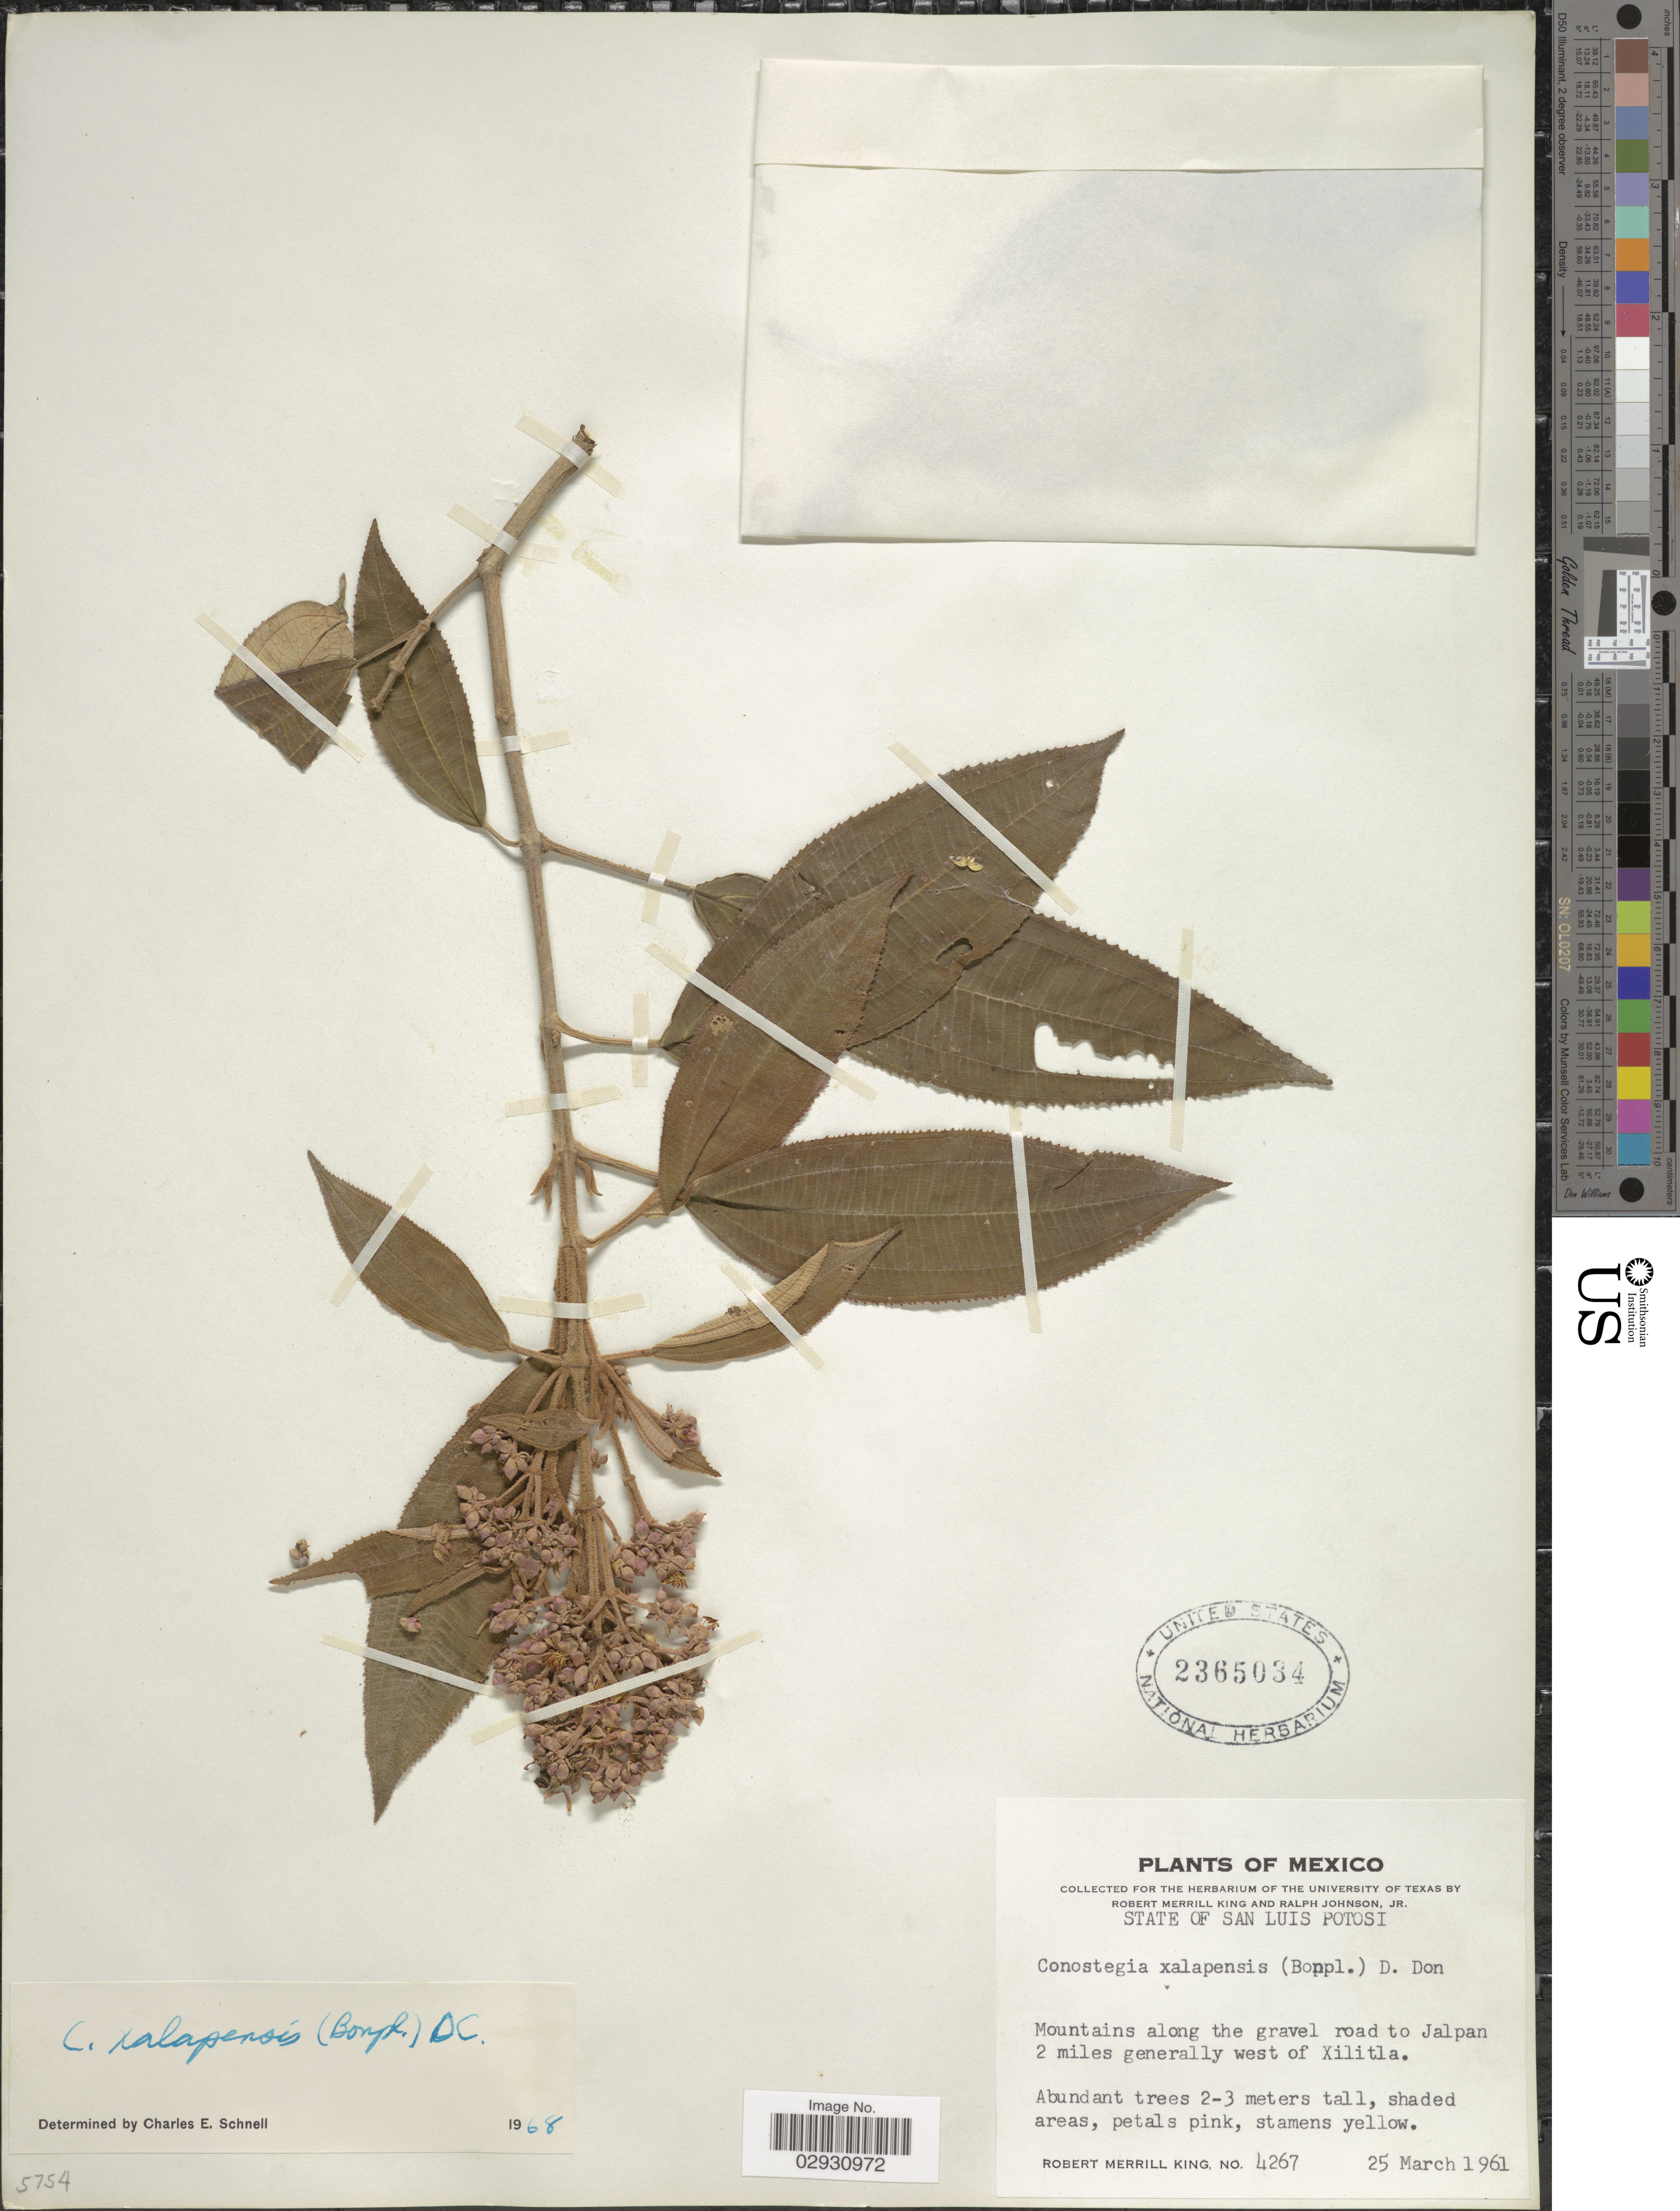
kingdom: Plantae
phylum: Tracheophyta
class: Magnoliopsida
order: Myrtales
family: Melastomataceae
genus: Conostegia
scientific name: Conostegia quadrangularis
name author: Schltdl. ex Steud.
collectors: R. M. King & J. Johnson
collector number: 4267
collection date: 1961-03-25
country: Mexico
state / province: San Luis Potosí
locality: Mountains along the gravel road to Jalpan 2 miles generally west of Xilitla.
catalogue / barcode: US 2365034